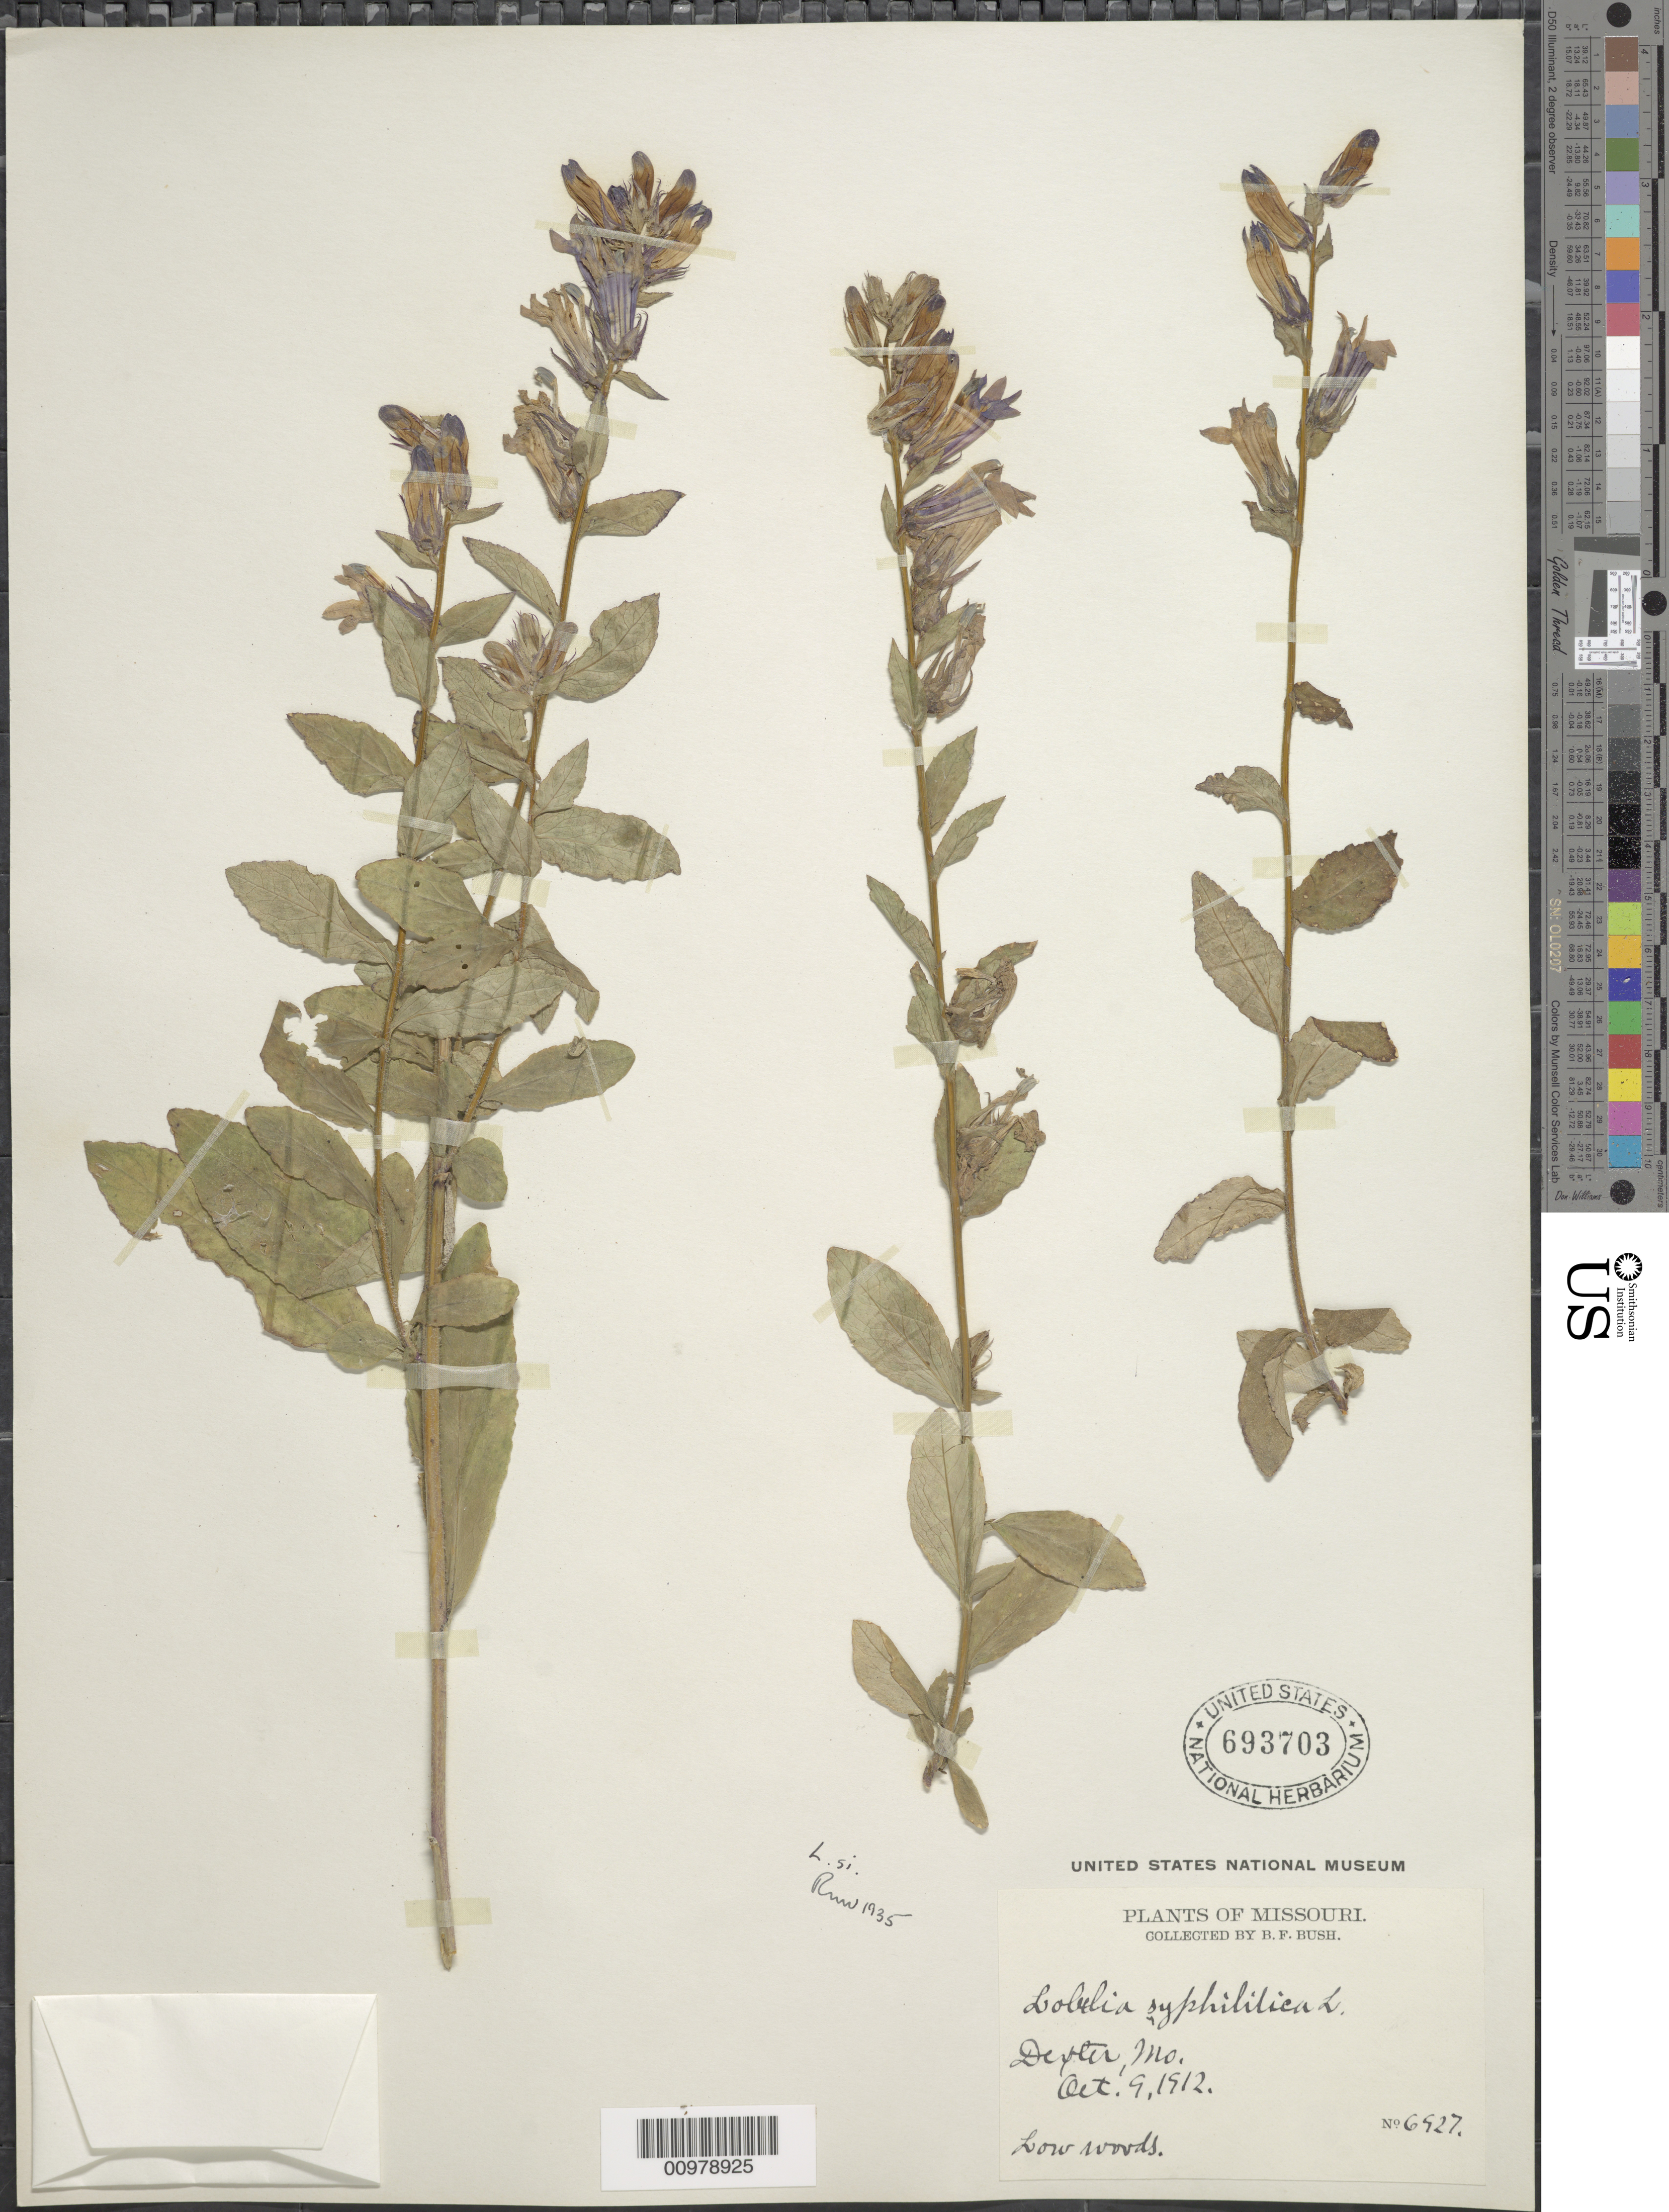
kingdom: Plantae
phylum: Tracheophyta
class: Magnoliopsida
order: Asterales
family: Campanulaceae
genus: Lobelia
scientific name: Lobelia siphilitica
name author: L.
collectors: B. F. Bush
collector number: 6927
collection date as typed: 9 Oct 1912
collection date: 1912-10-09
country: United States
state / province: Missouri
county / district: Stoddard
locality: Dexter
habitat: low woods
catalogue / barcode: US 693703